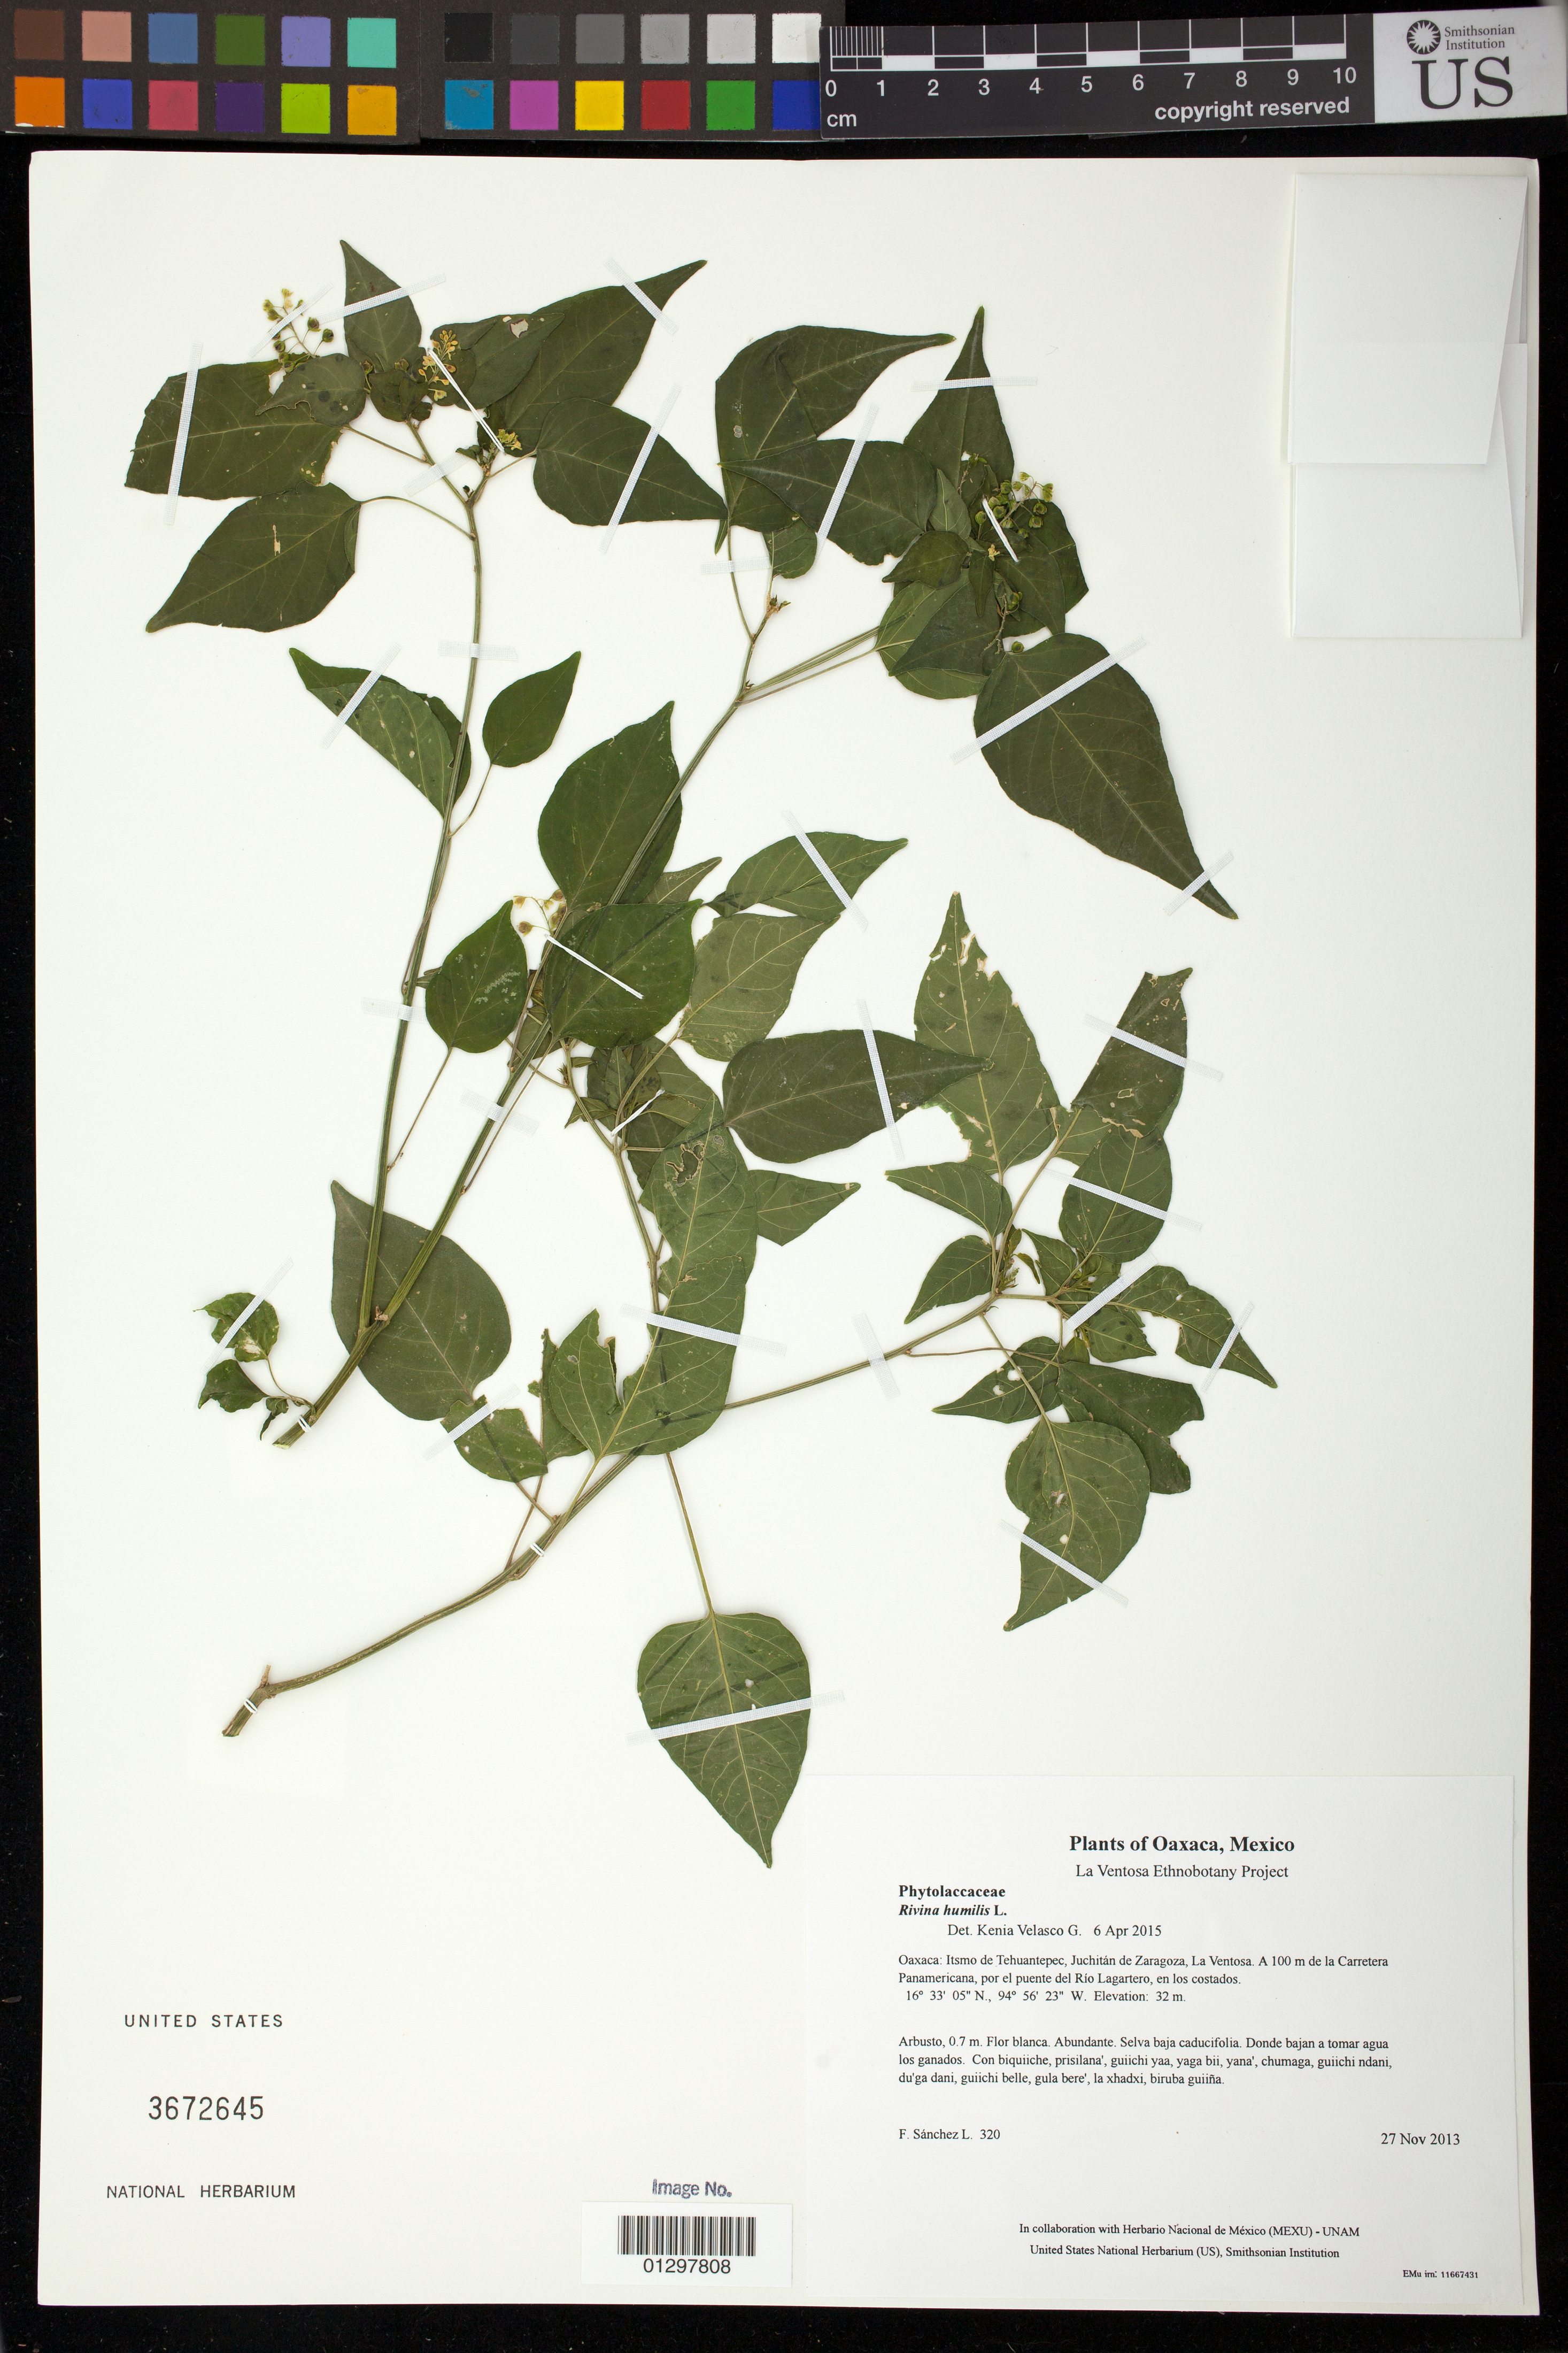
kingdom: Plantae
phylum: Tracheophyta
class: Magnoliopsida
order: Caryophyllales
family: Phytolaccaceae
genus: Rivina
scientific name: Rivina humilis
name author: L.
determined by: Velasco G., Kenia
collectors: F. Sánchez L.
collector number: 320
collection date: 2013-11-27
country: Mexico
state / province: Oaxaca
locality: Itsmo de Tehuantepec, Juchitán de Zaragoza, La Ventosa. A 100 m de la Carretera Panamericana, por el puente del Río Lagartero, en los costados.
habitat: Selva baja caducifolia. Donde bajan a tomar agua los ganados.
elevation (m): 32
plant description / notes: JEBOT, MEXU, SERO, US; Yaga bandaga. 0.7 m. Guie' naquichi'. Stale.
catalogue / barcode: US 3672645